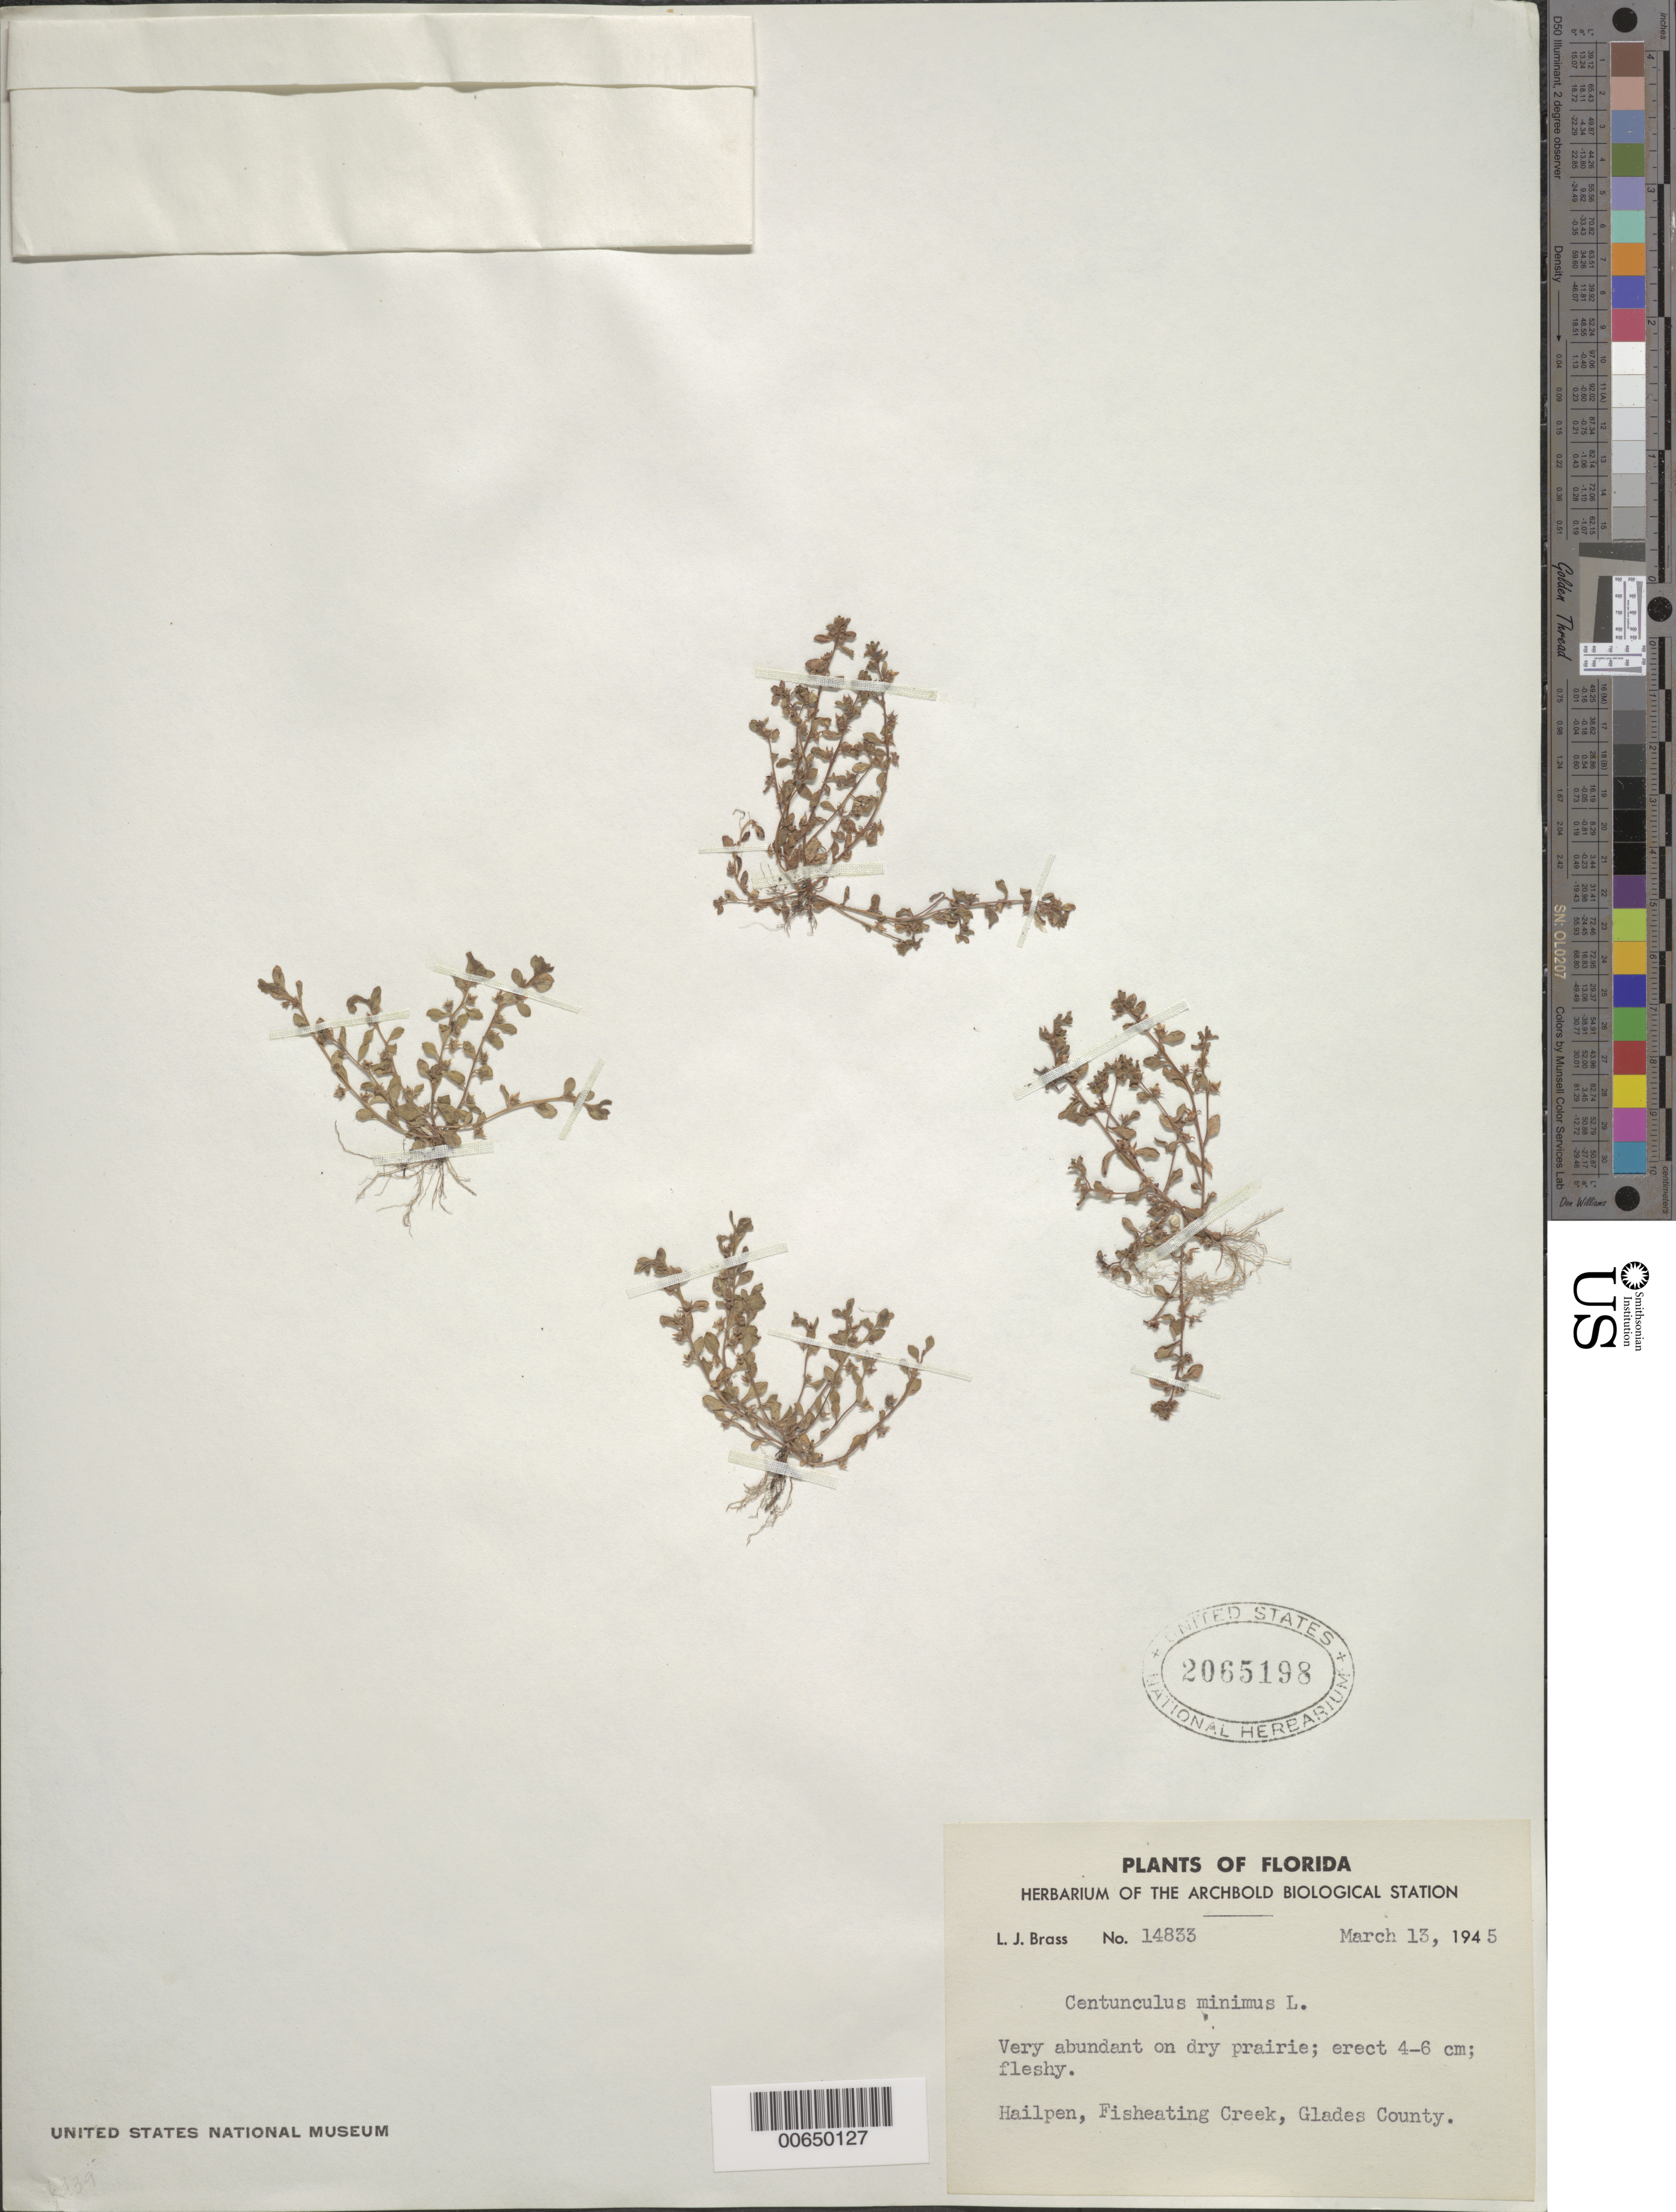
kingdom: Plantae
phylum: Tracheophyta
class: Magnoliopsida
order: Ericales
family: Primulaceae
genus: Centunculus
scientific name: Centunculus minimus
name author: L.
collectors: L. J. Brass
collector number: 14833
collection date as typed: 13 Mar 1945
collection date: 1945-03-13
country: United States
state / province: Florida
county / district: Glades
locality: Hailpen, Fisheating Creek.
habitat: Dry prairie.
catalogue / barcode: US 2065198